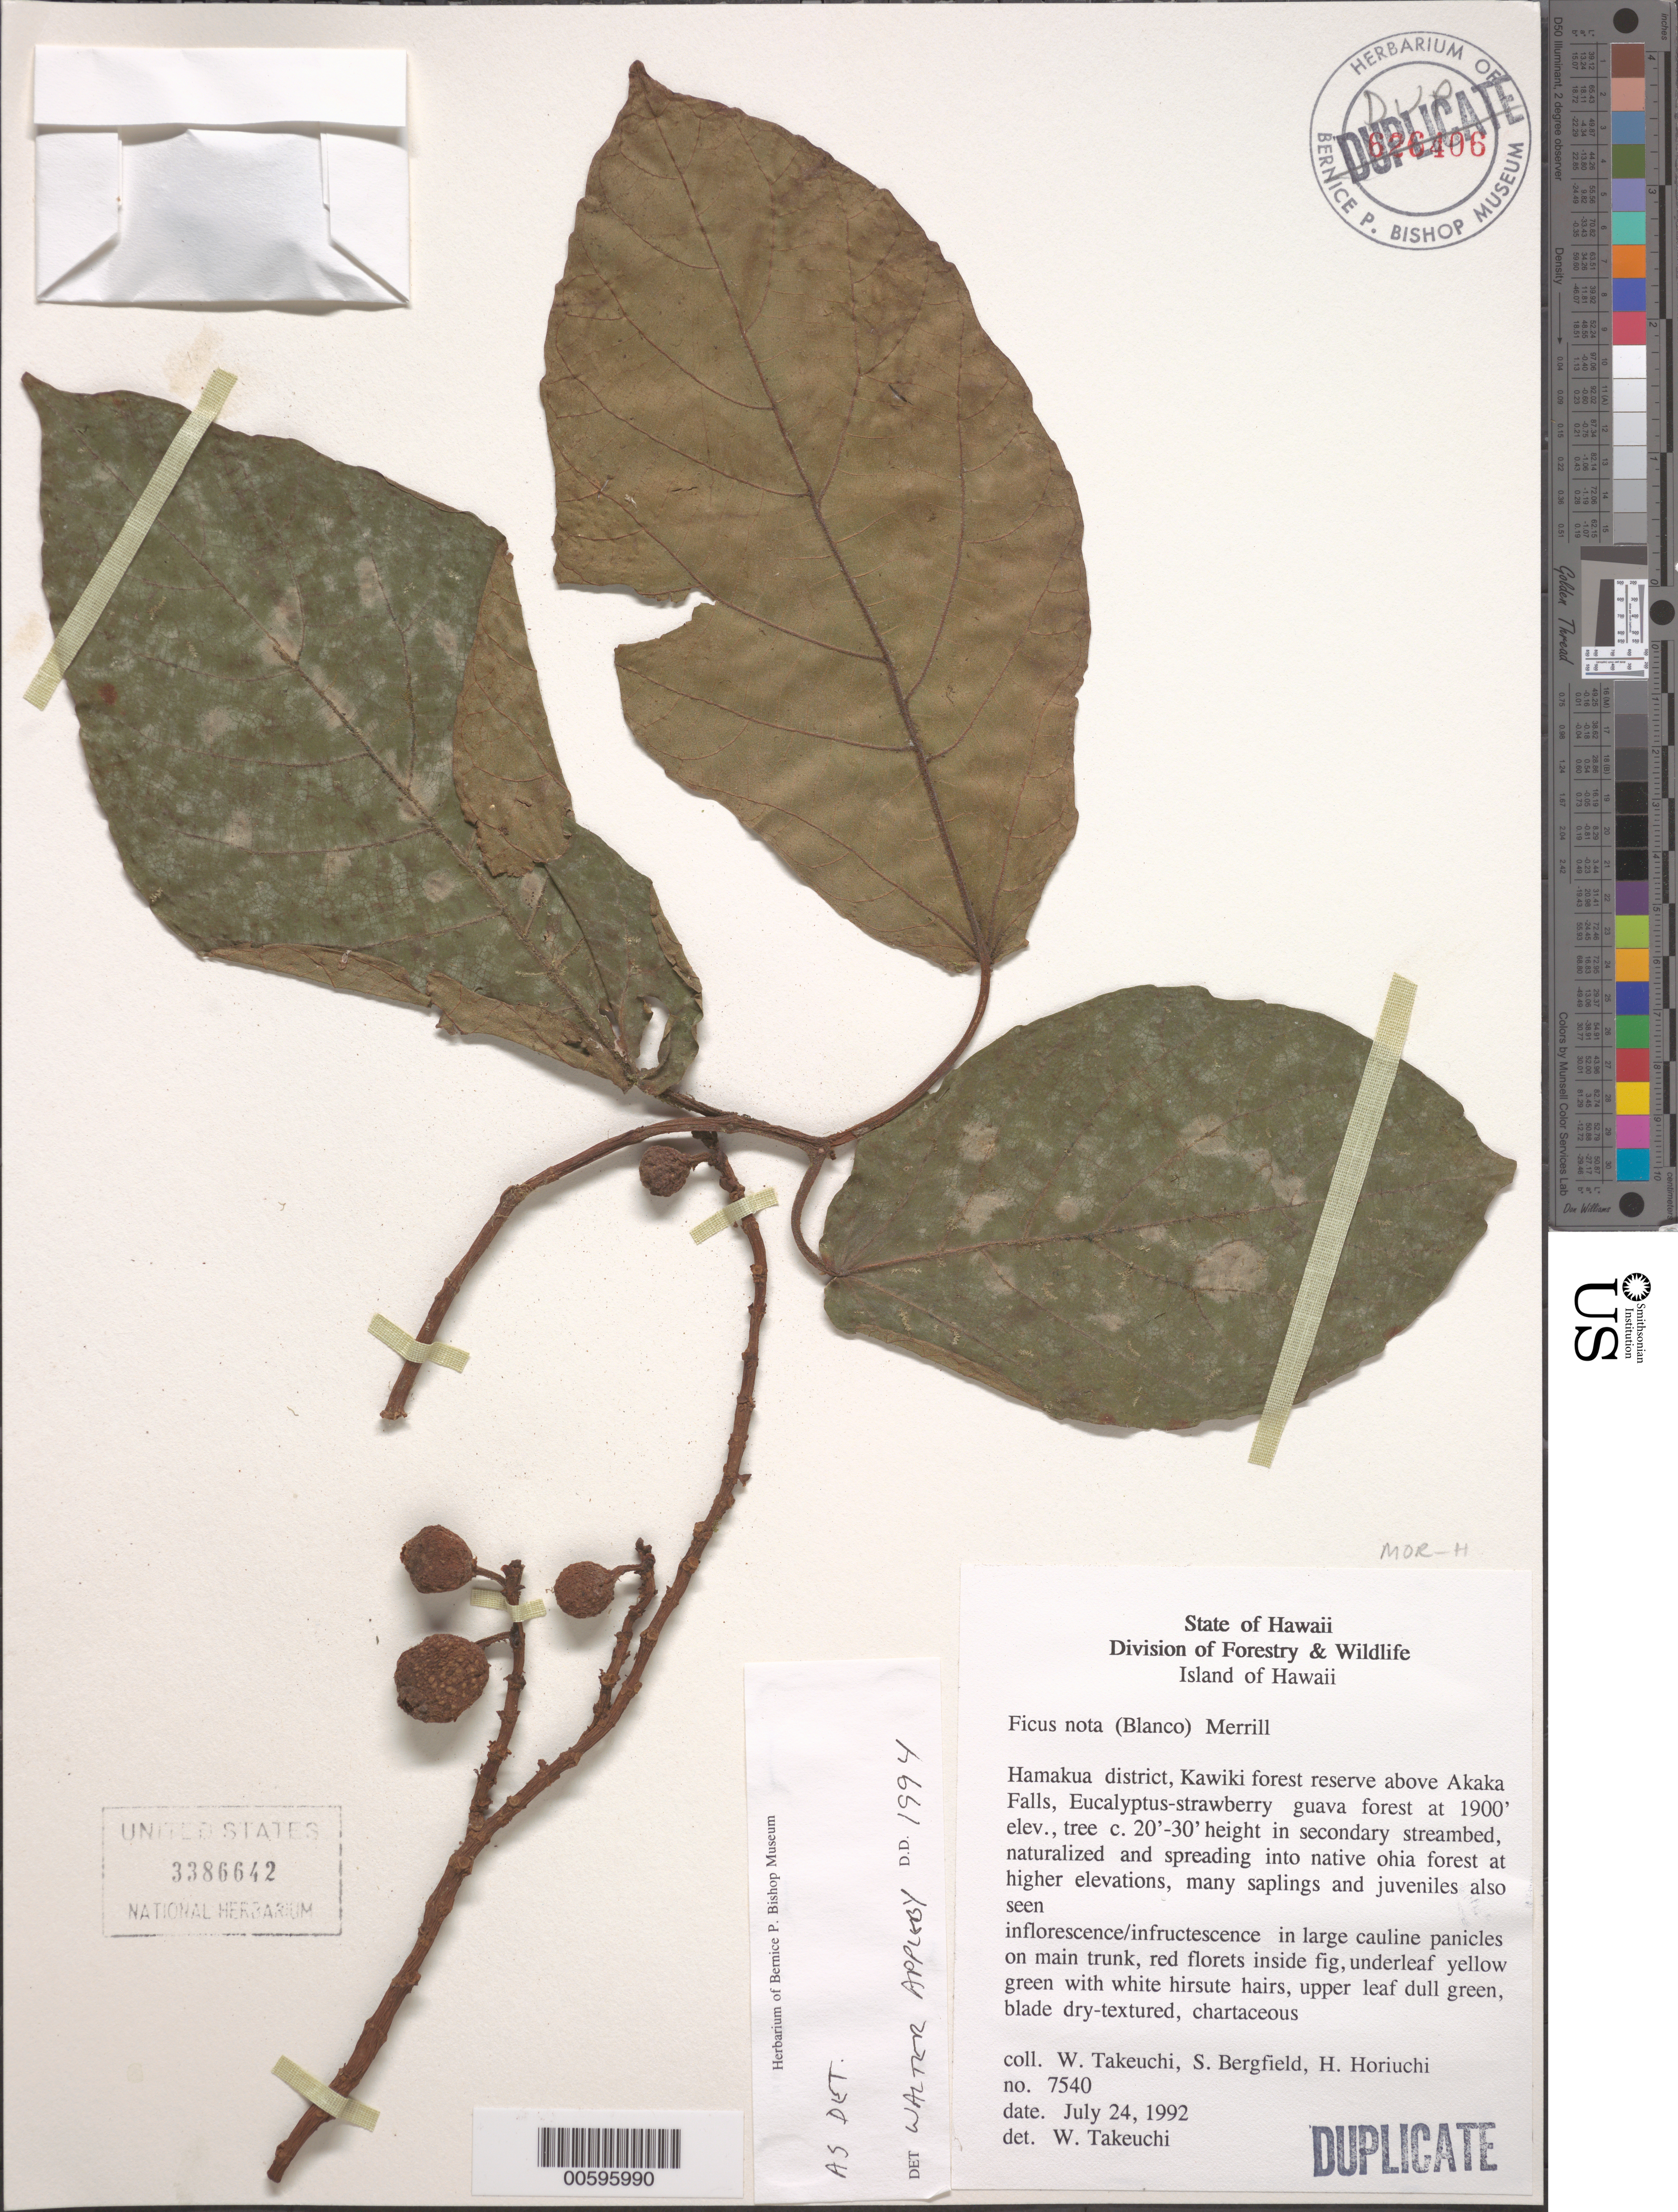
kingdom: Plantae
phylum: Tracheophyta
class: Magnoliopsida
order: Rosales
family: Moraceae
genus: Ficus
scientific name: Ficus nota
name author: (C.E. Blanco) Merr.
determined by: Appleby, W.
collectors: W. N. Takeuchi, S. Bergfield & H. Horiuchi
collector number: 7540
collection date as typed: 24 Jul 1992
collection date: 1992-07-24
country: United States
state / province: Hawaii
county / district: Hawaii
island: Hawaii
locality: Hamakua Dist, Kawiki for res above Akaka Falls.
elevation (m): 579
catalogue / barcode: US 3386642